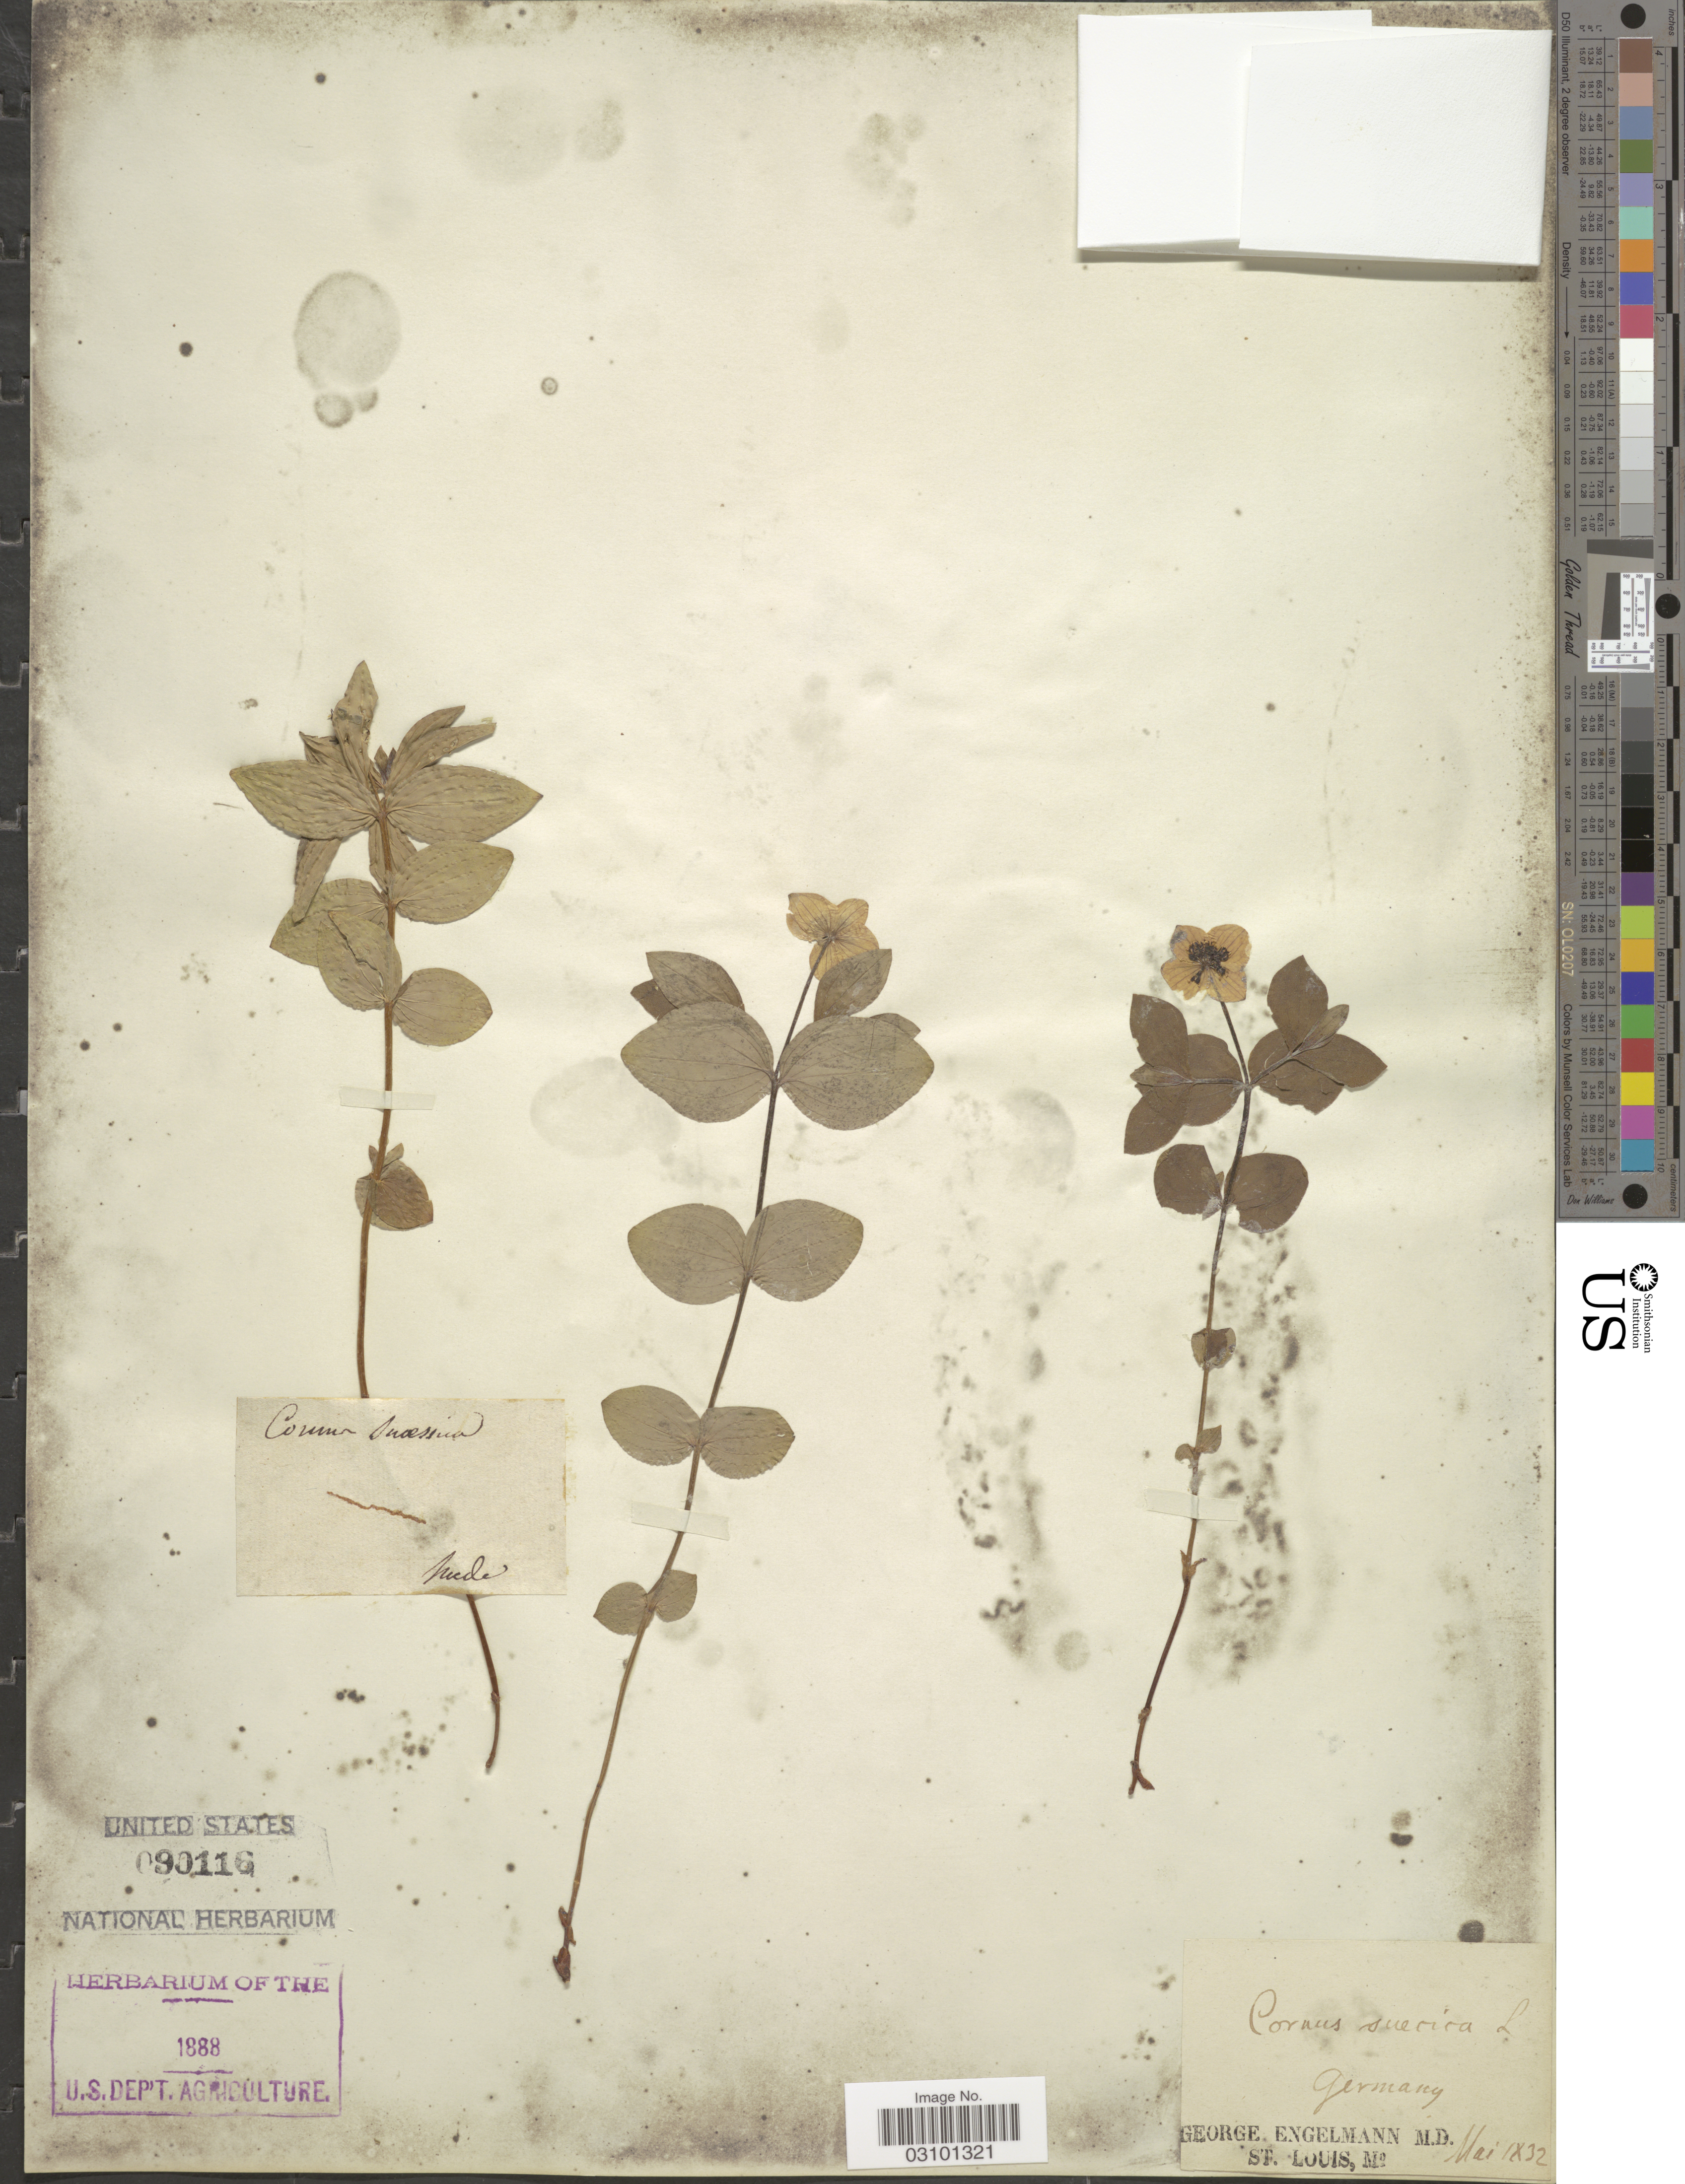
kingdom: Plantae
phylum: Tracheophyta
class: Magnoliopsida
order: Cornales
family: Cornaceae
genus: Cornus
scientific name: Cornus suecica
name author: L.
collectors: G. Engelmann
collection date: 1832-05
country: Germany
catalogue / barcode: US 90116